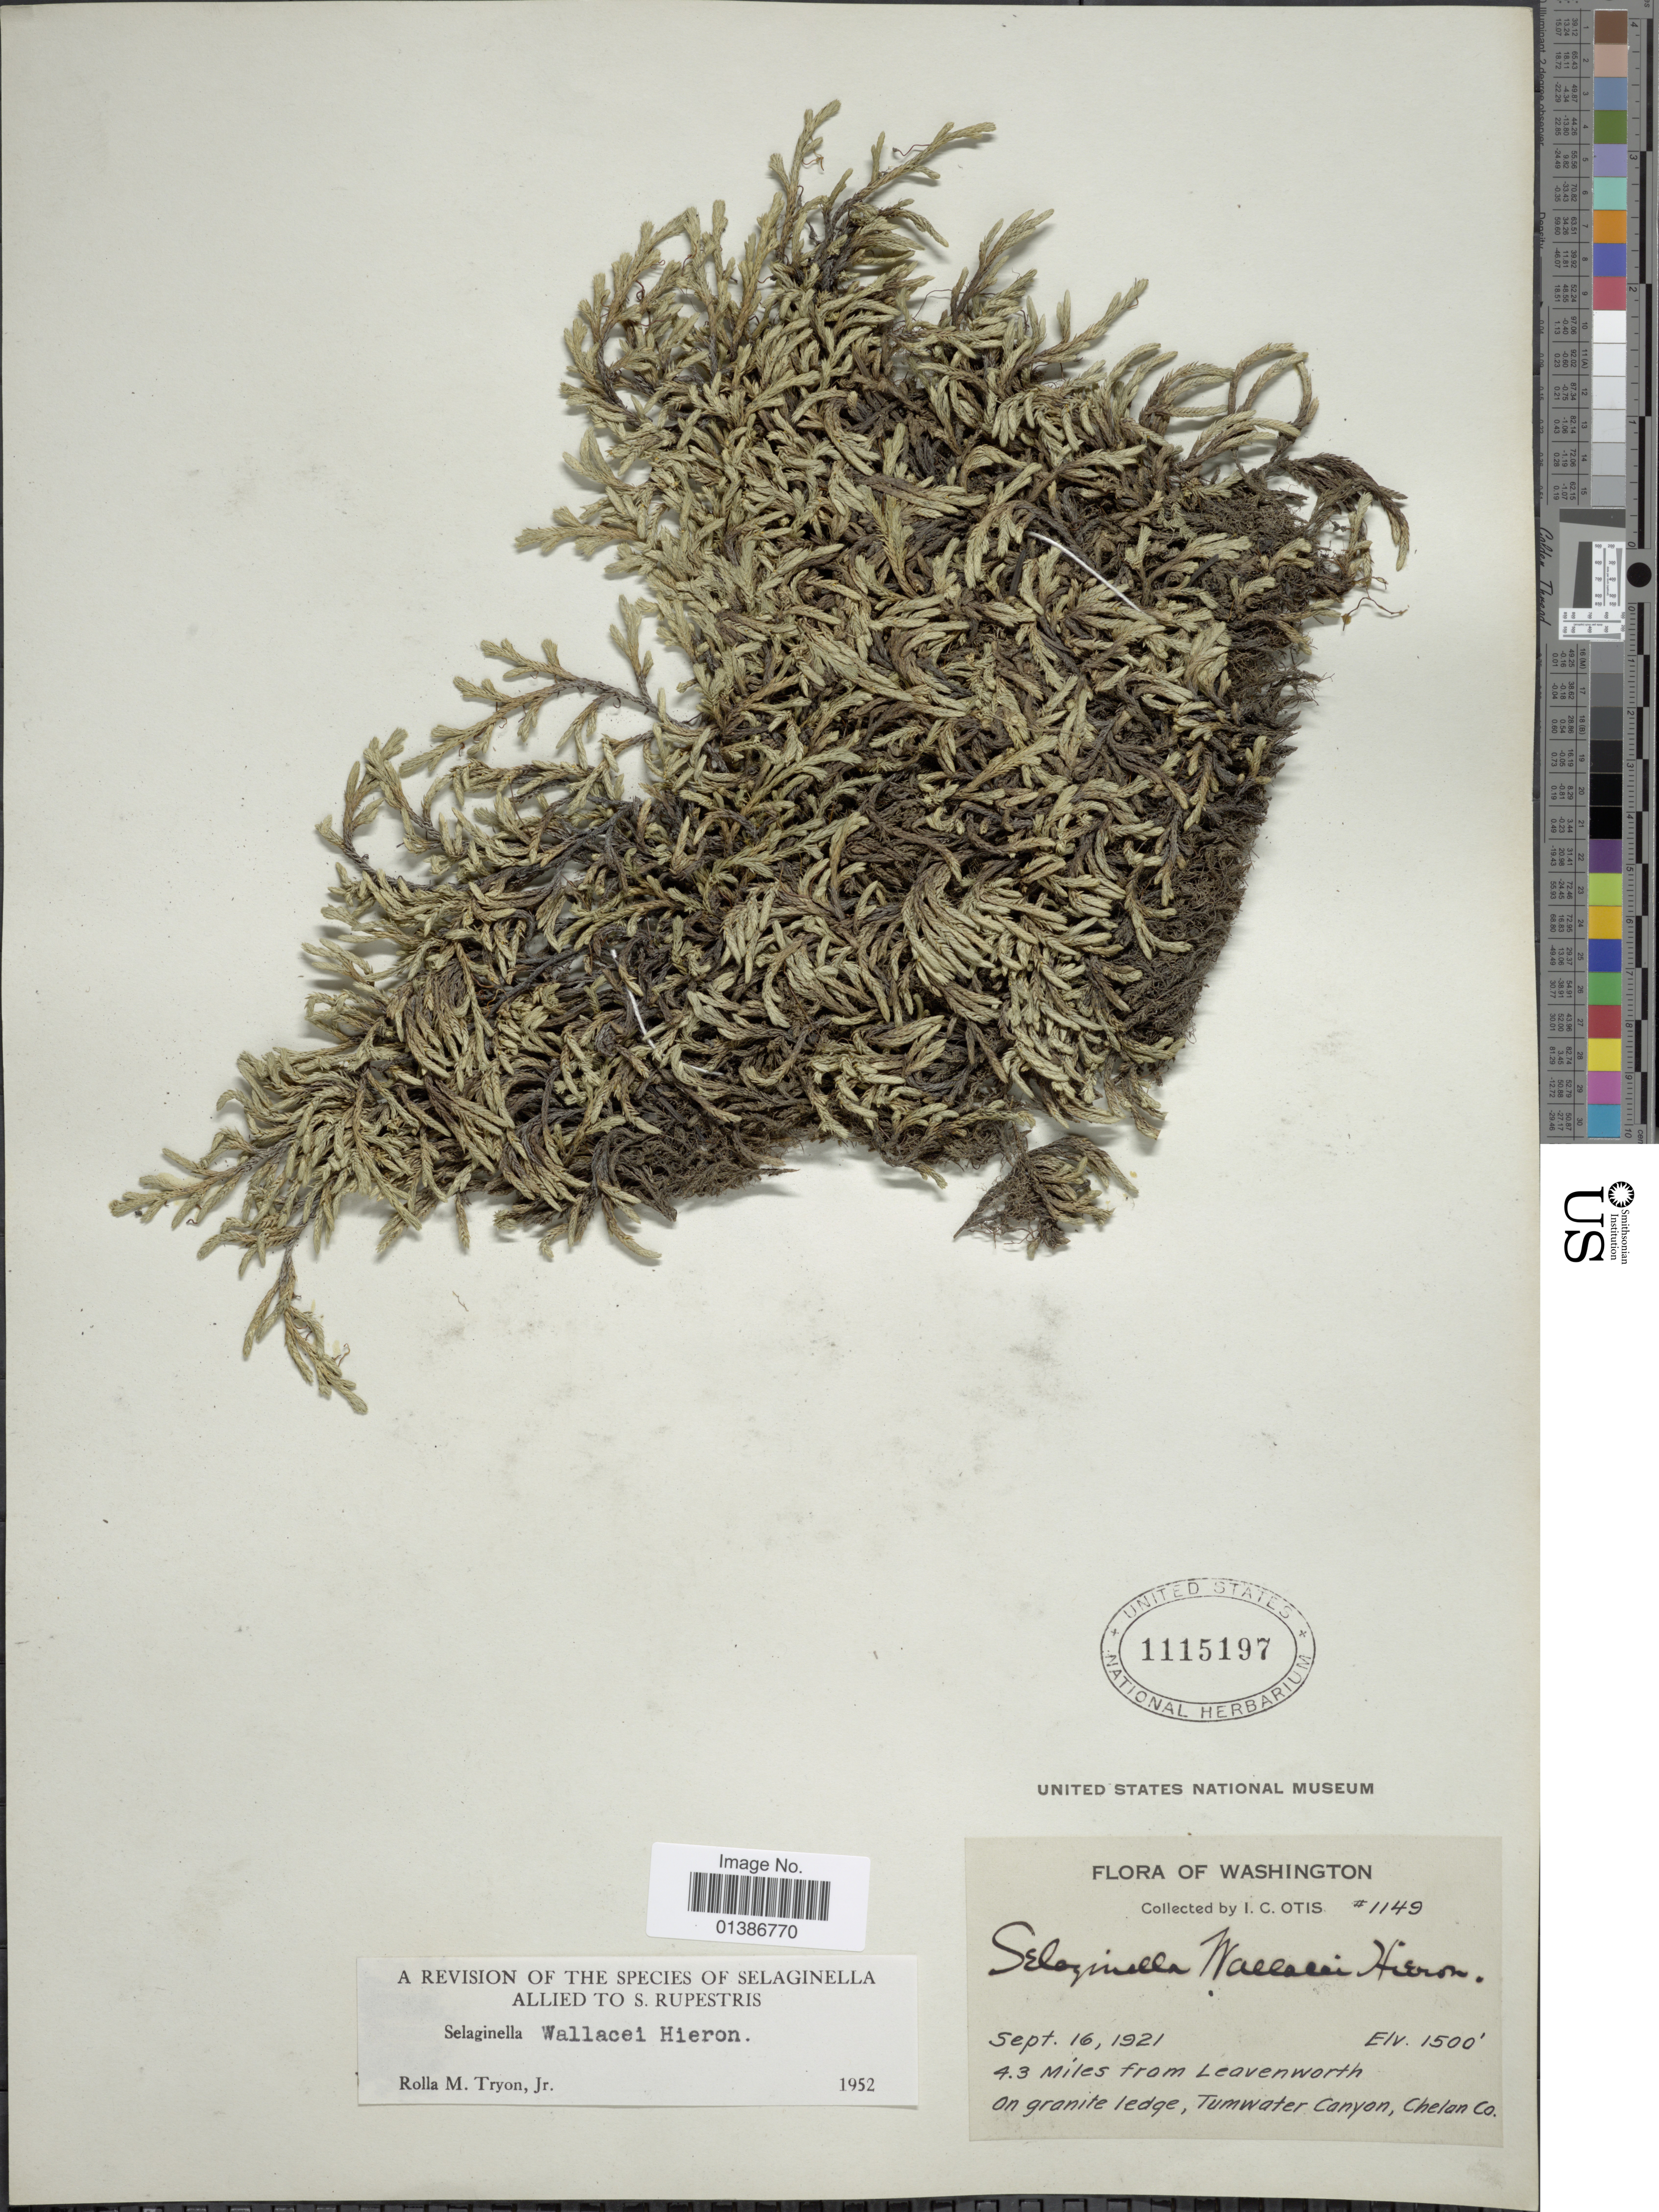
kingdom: Plantae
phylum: Tracheophyta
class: Lycopodiopsida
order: Selaginellales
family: Selaginellaceae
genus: Selaginella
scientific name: Selaginella wallacei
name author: Hieron.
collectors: I. C. Otis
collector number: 1149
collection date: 1921-09-16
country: United States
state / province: Washington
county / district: Chelan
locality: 4.3 Miles from Leavenworth, on granite ledge, Tumwater Canyon, Chelan Co.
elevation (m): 457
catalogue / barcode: US 1115197